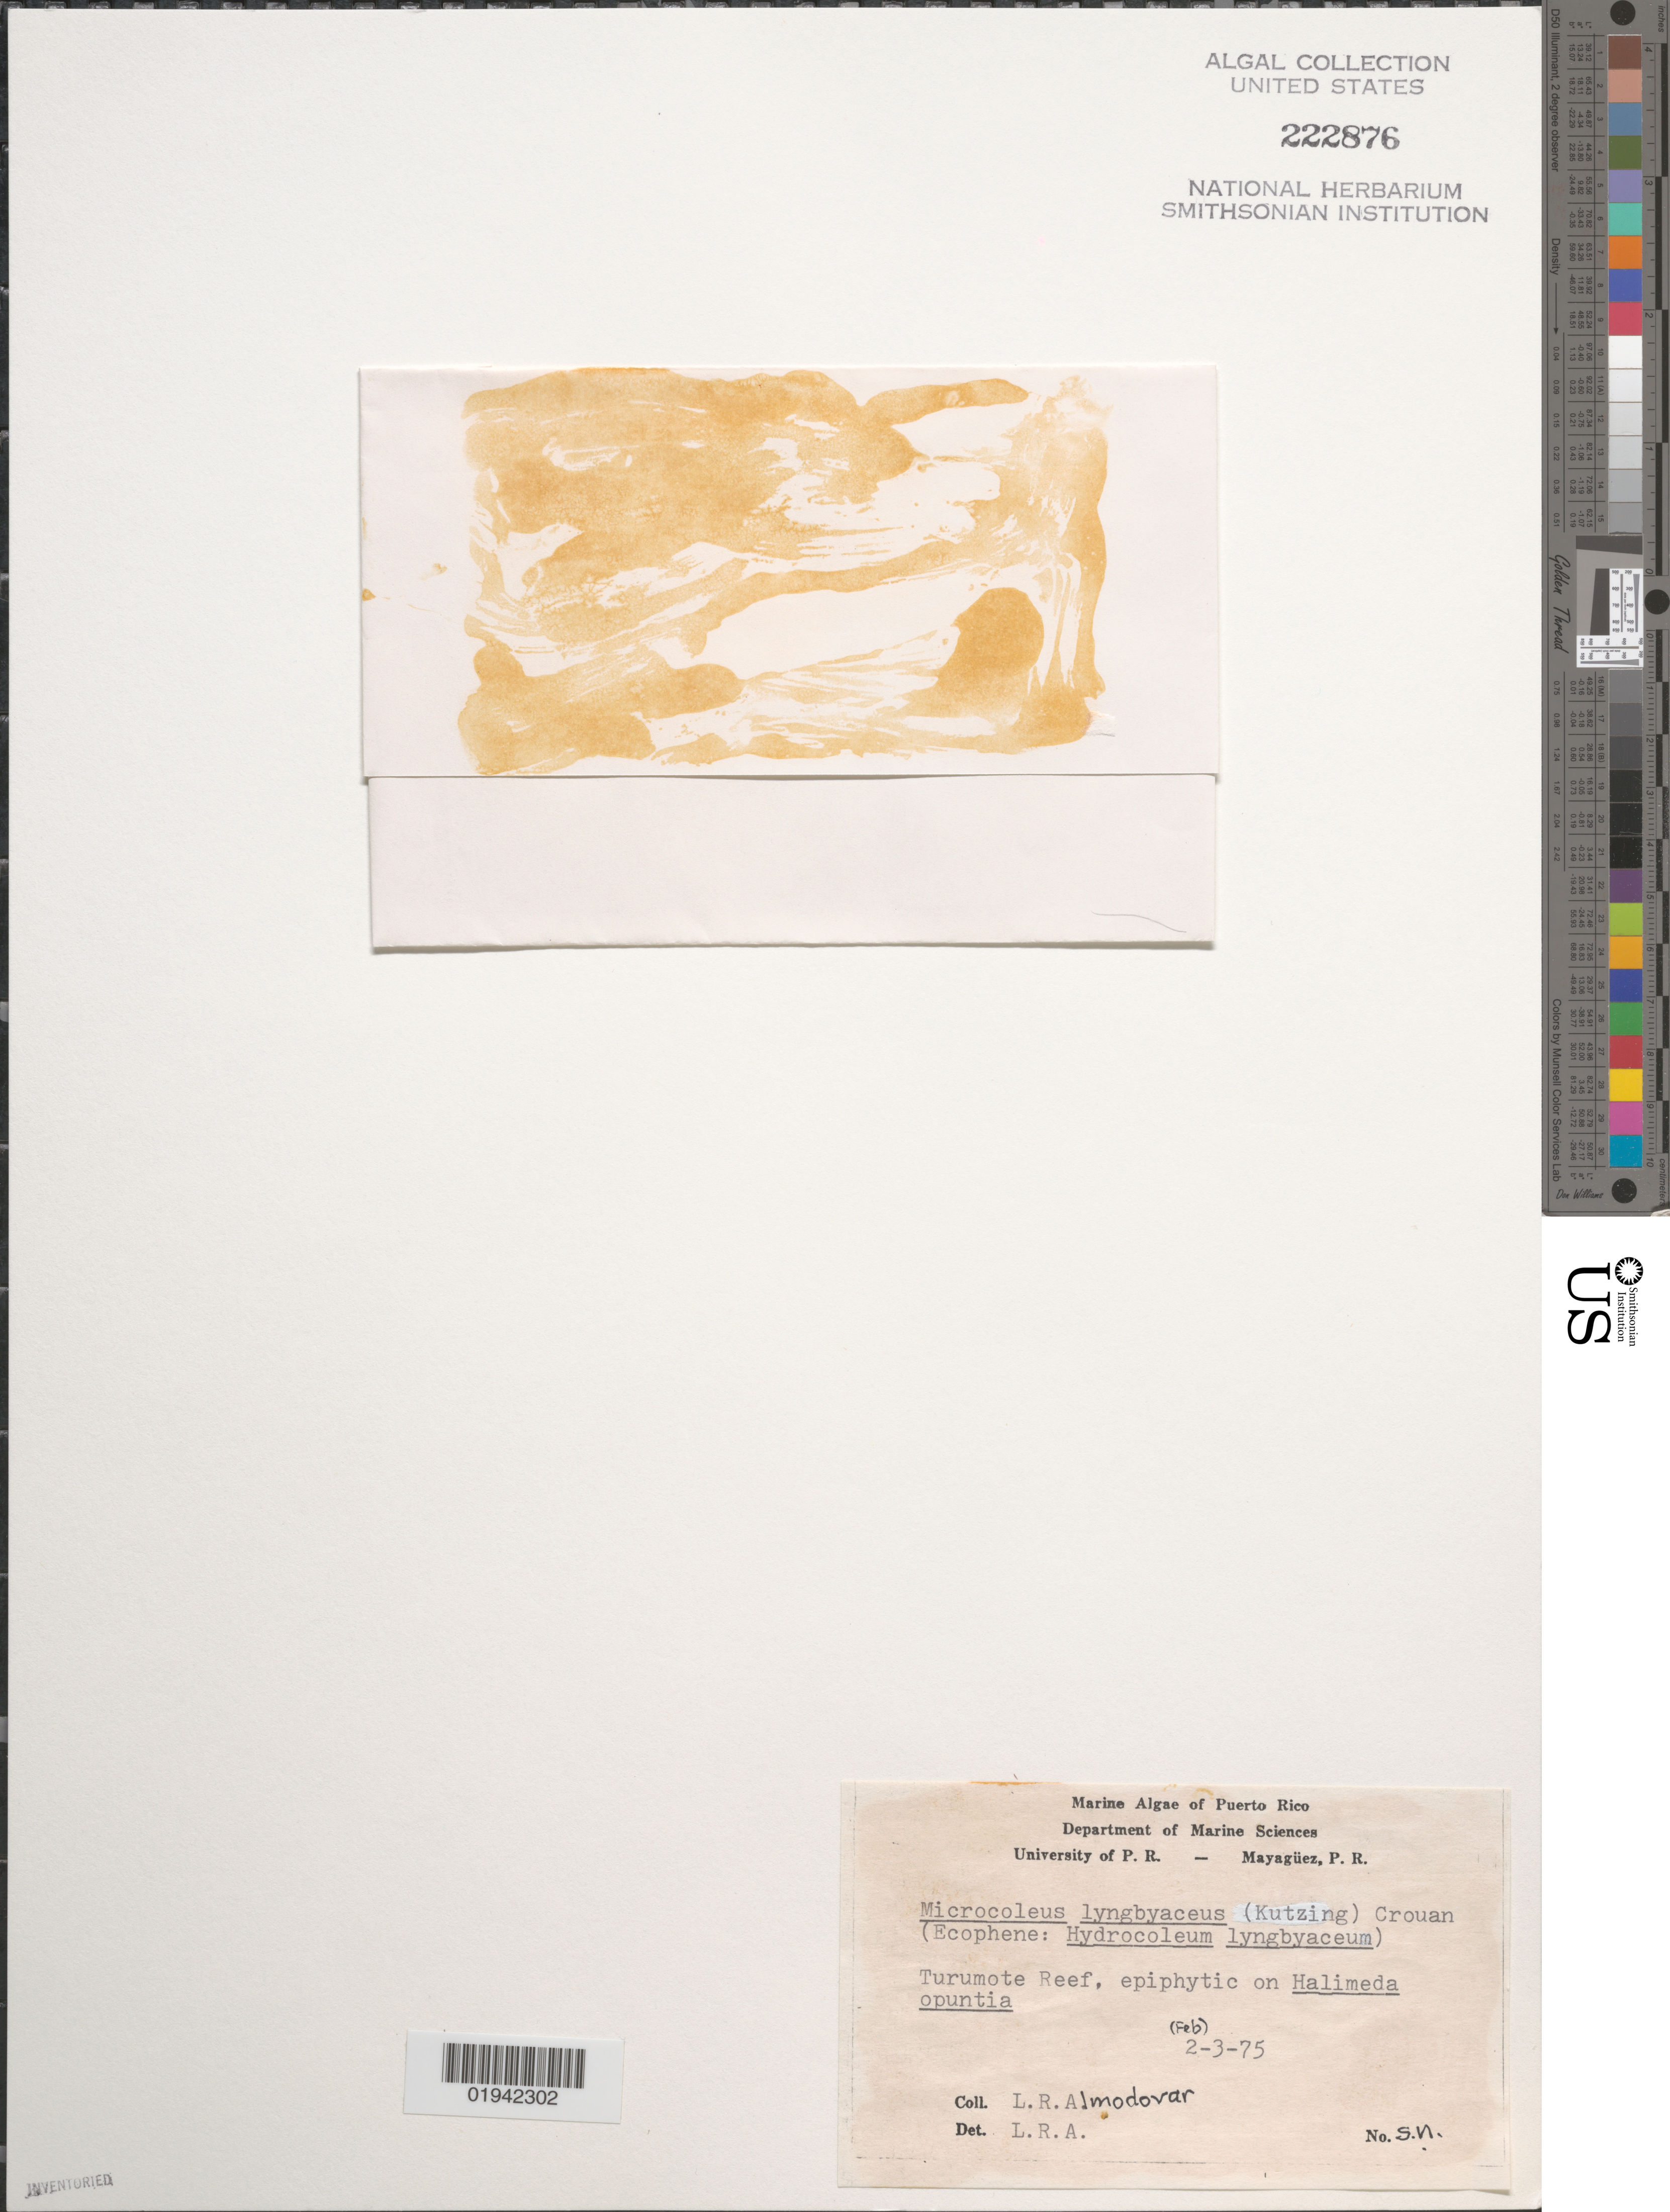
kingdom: Bacteria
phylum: Cyanobacteria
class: Cyanobacteriia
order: Cyanobacteriales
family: Microcoleaceae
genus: Microcoleus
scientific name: Microcoleus lyngbyaceus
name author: Kütz. ex Forti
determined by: Almodovar, L. R.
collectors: L. Almodovar et al.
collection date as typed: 03 Feb 1975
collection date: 1975-02-03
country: Puerto Rico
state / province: Lajas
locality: Turumote Reef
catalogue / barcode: US 222876